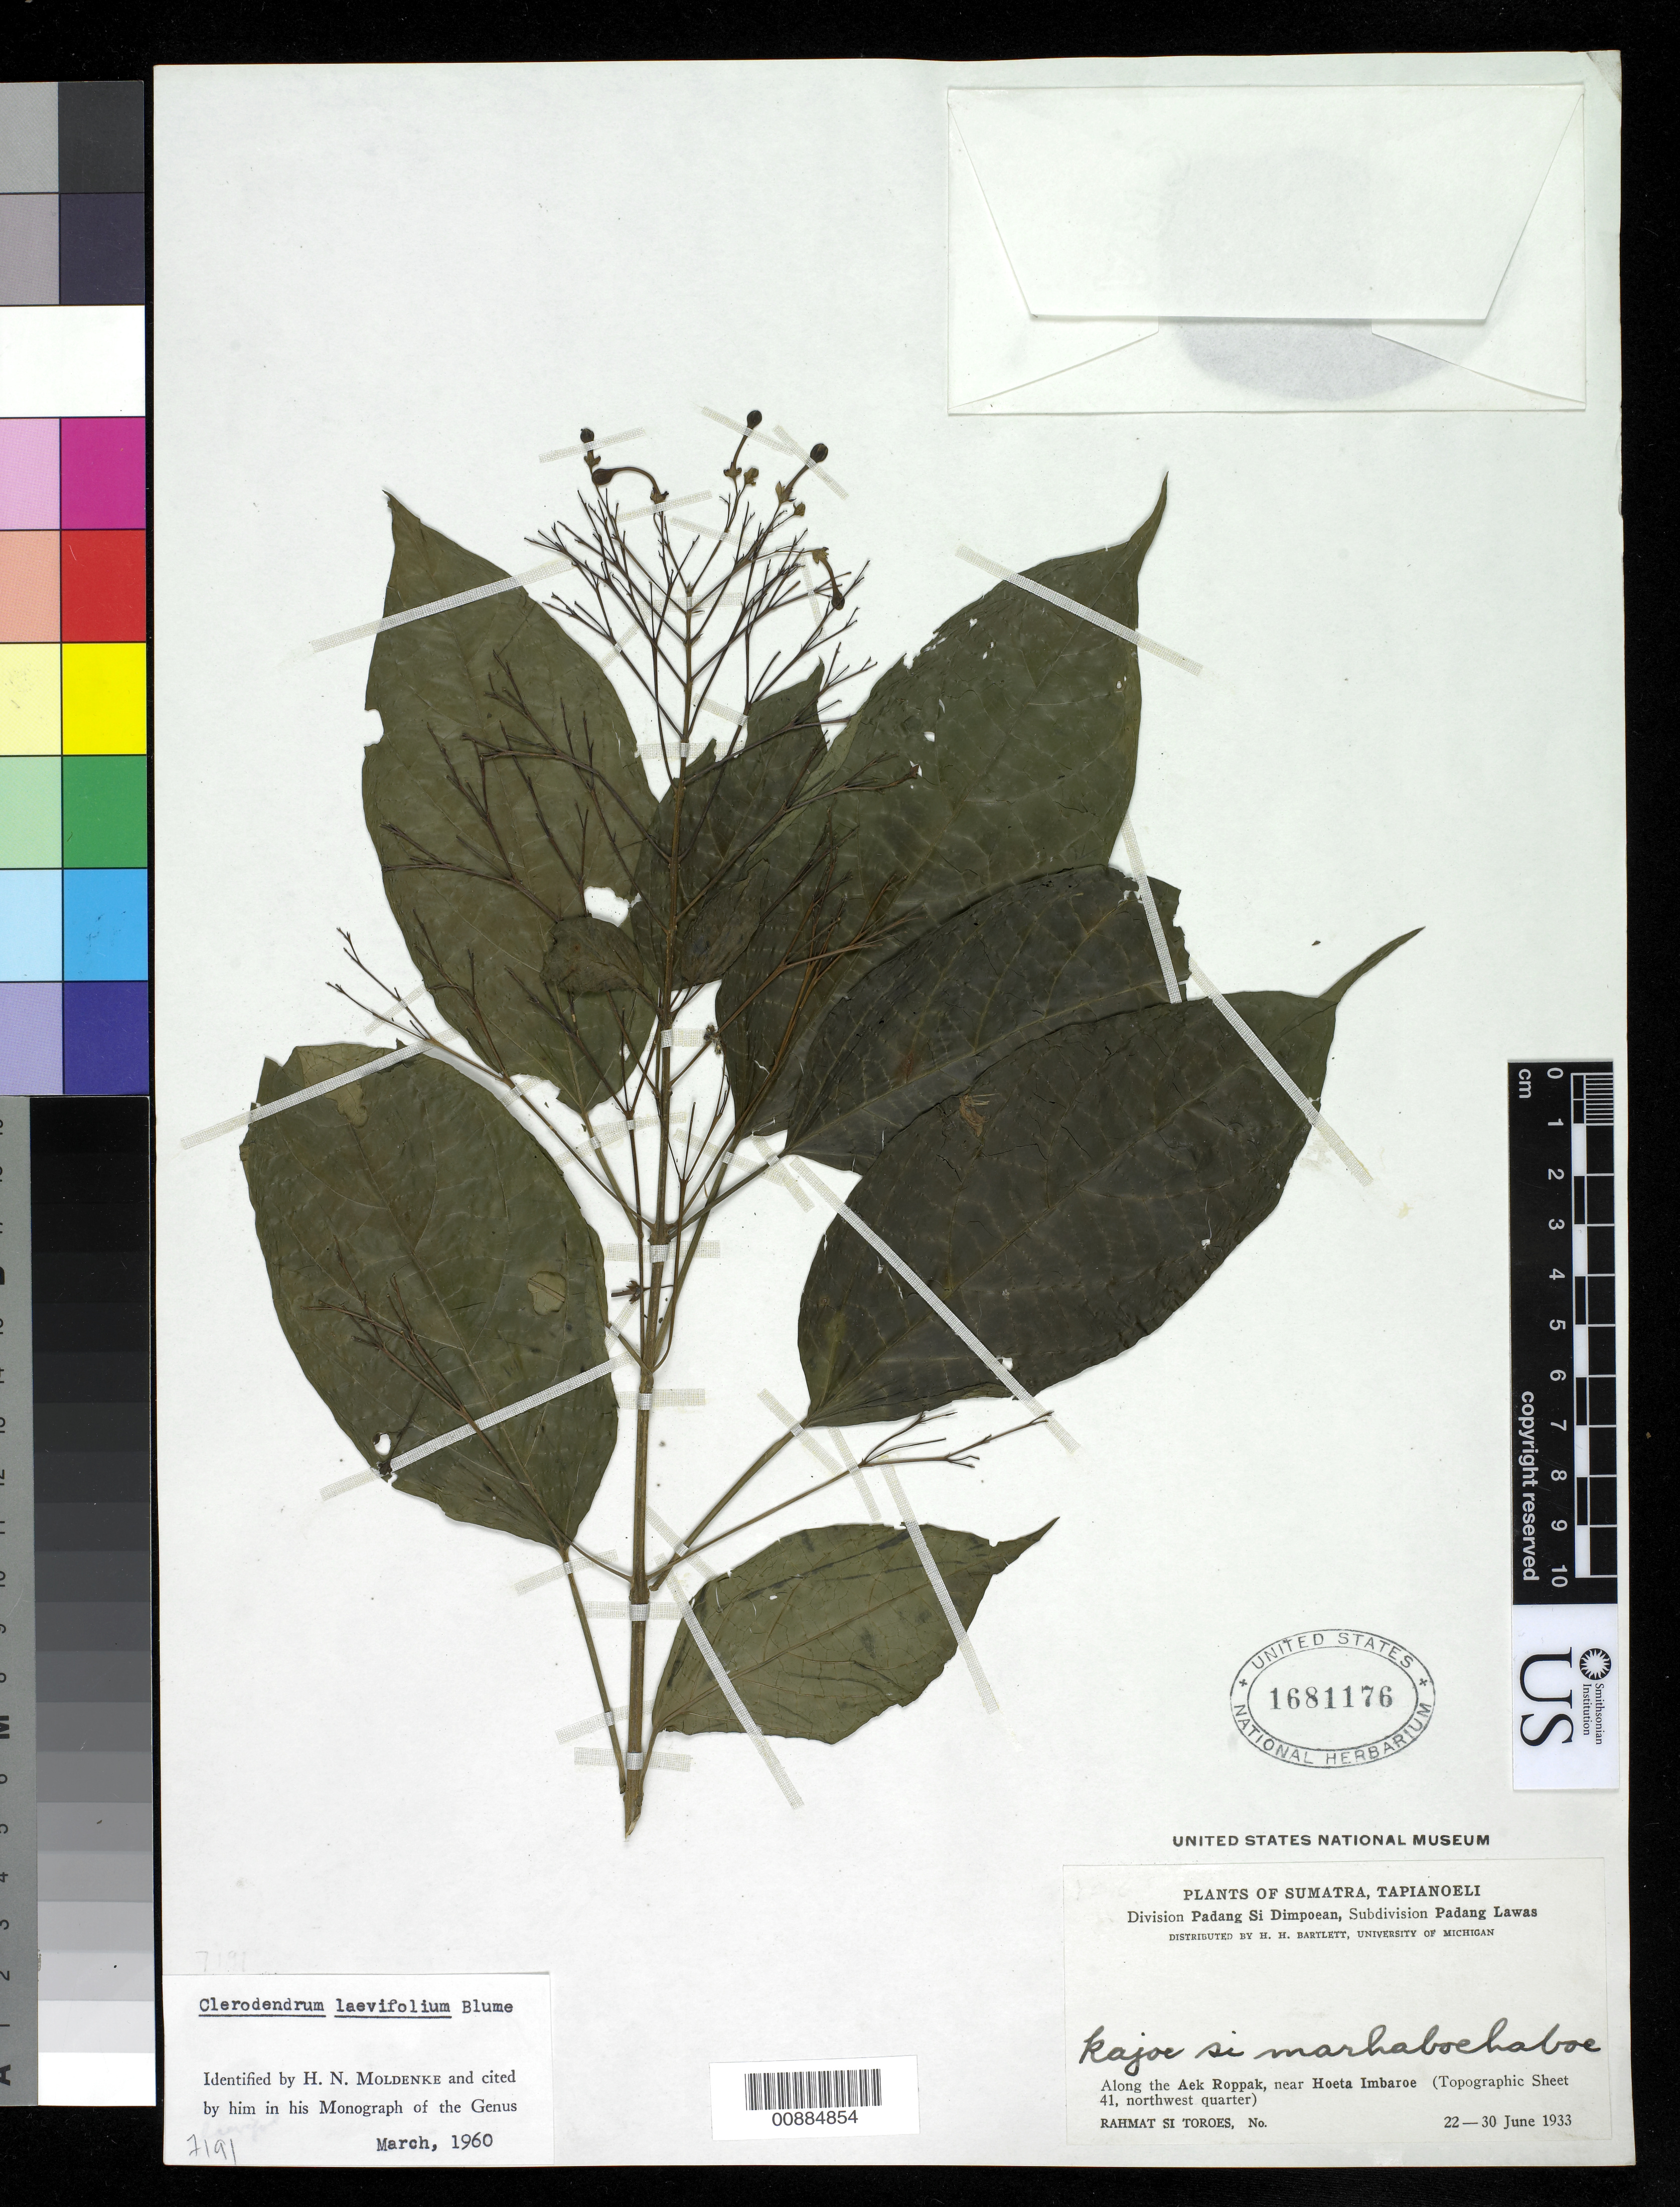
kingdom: Plantae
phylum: Tracheophyta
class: Magnoliopsida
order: Lamiales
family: Lamiaceae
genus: Clerodendrum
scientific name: Clerodendrum laevifolium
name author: Blume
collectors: Rahmat Si Boeea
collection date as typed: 22 Jun 1933 to 30 Jun 1933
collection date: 1933-06-22/1933-06-30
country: Indonesia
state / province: Sumatra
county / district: Sumatera Utara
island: Sumatra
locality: Along the Aek Roppak, near Hoeta Imbaroe, Padang Si Dimpoean. Padang Lawas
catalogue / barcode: US 1681176